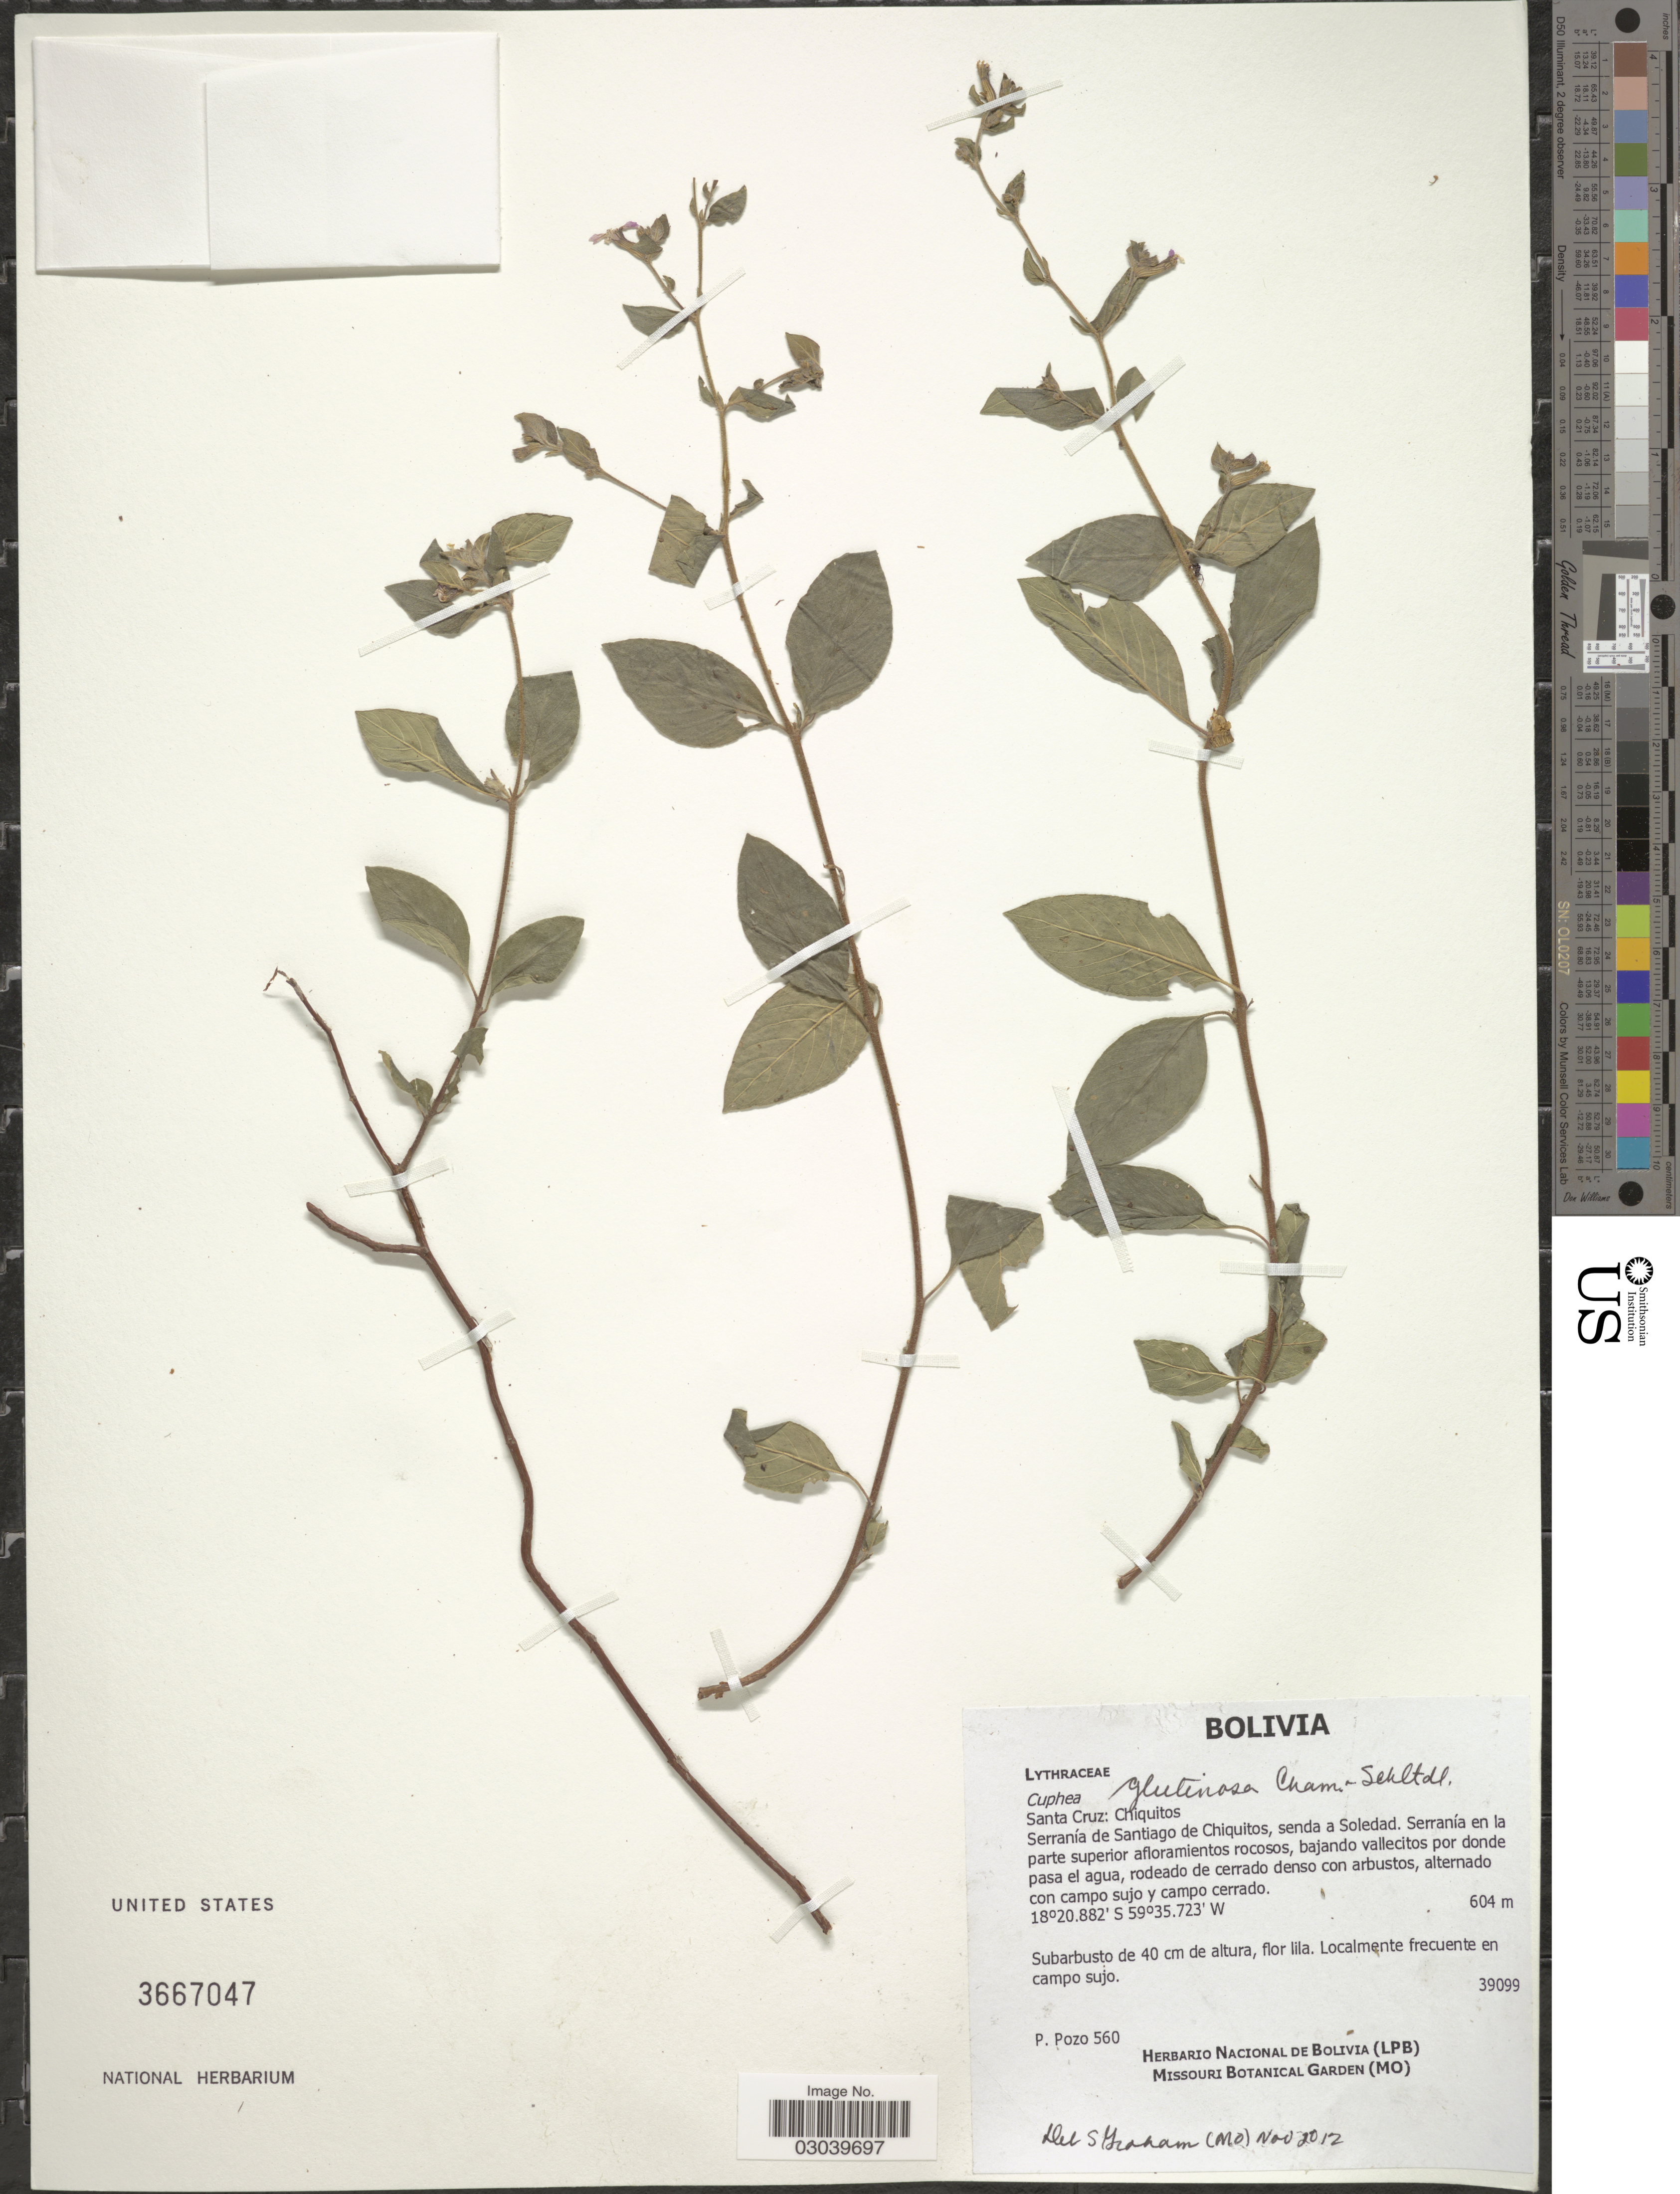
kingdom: Plantae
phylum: Tracheophyta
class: Magnoliopsida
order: Myrtales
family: Lythraceae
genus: Cuphea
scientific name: Cuphea glutinosa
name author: Cham. & Schltdl.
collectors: P. Pozo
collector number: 560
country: Bolivia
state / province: Santa Cruz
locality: Chiquitos. Serranía de Santiago de Chiquitos, senda a Soledad.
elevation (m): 604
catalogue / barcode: US 3667047